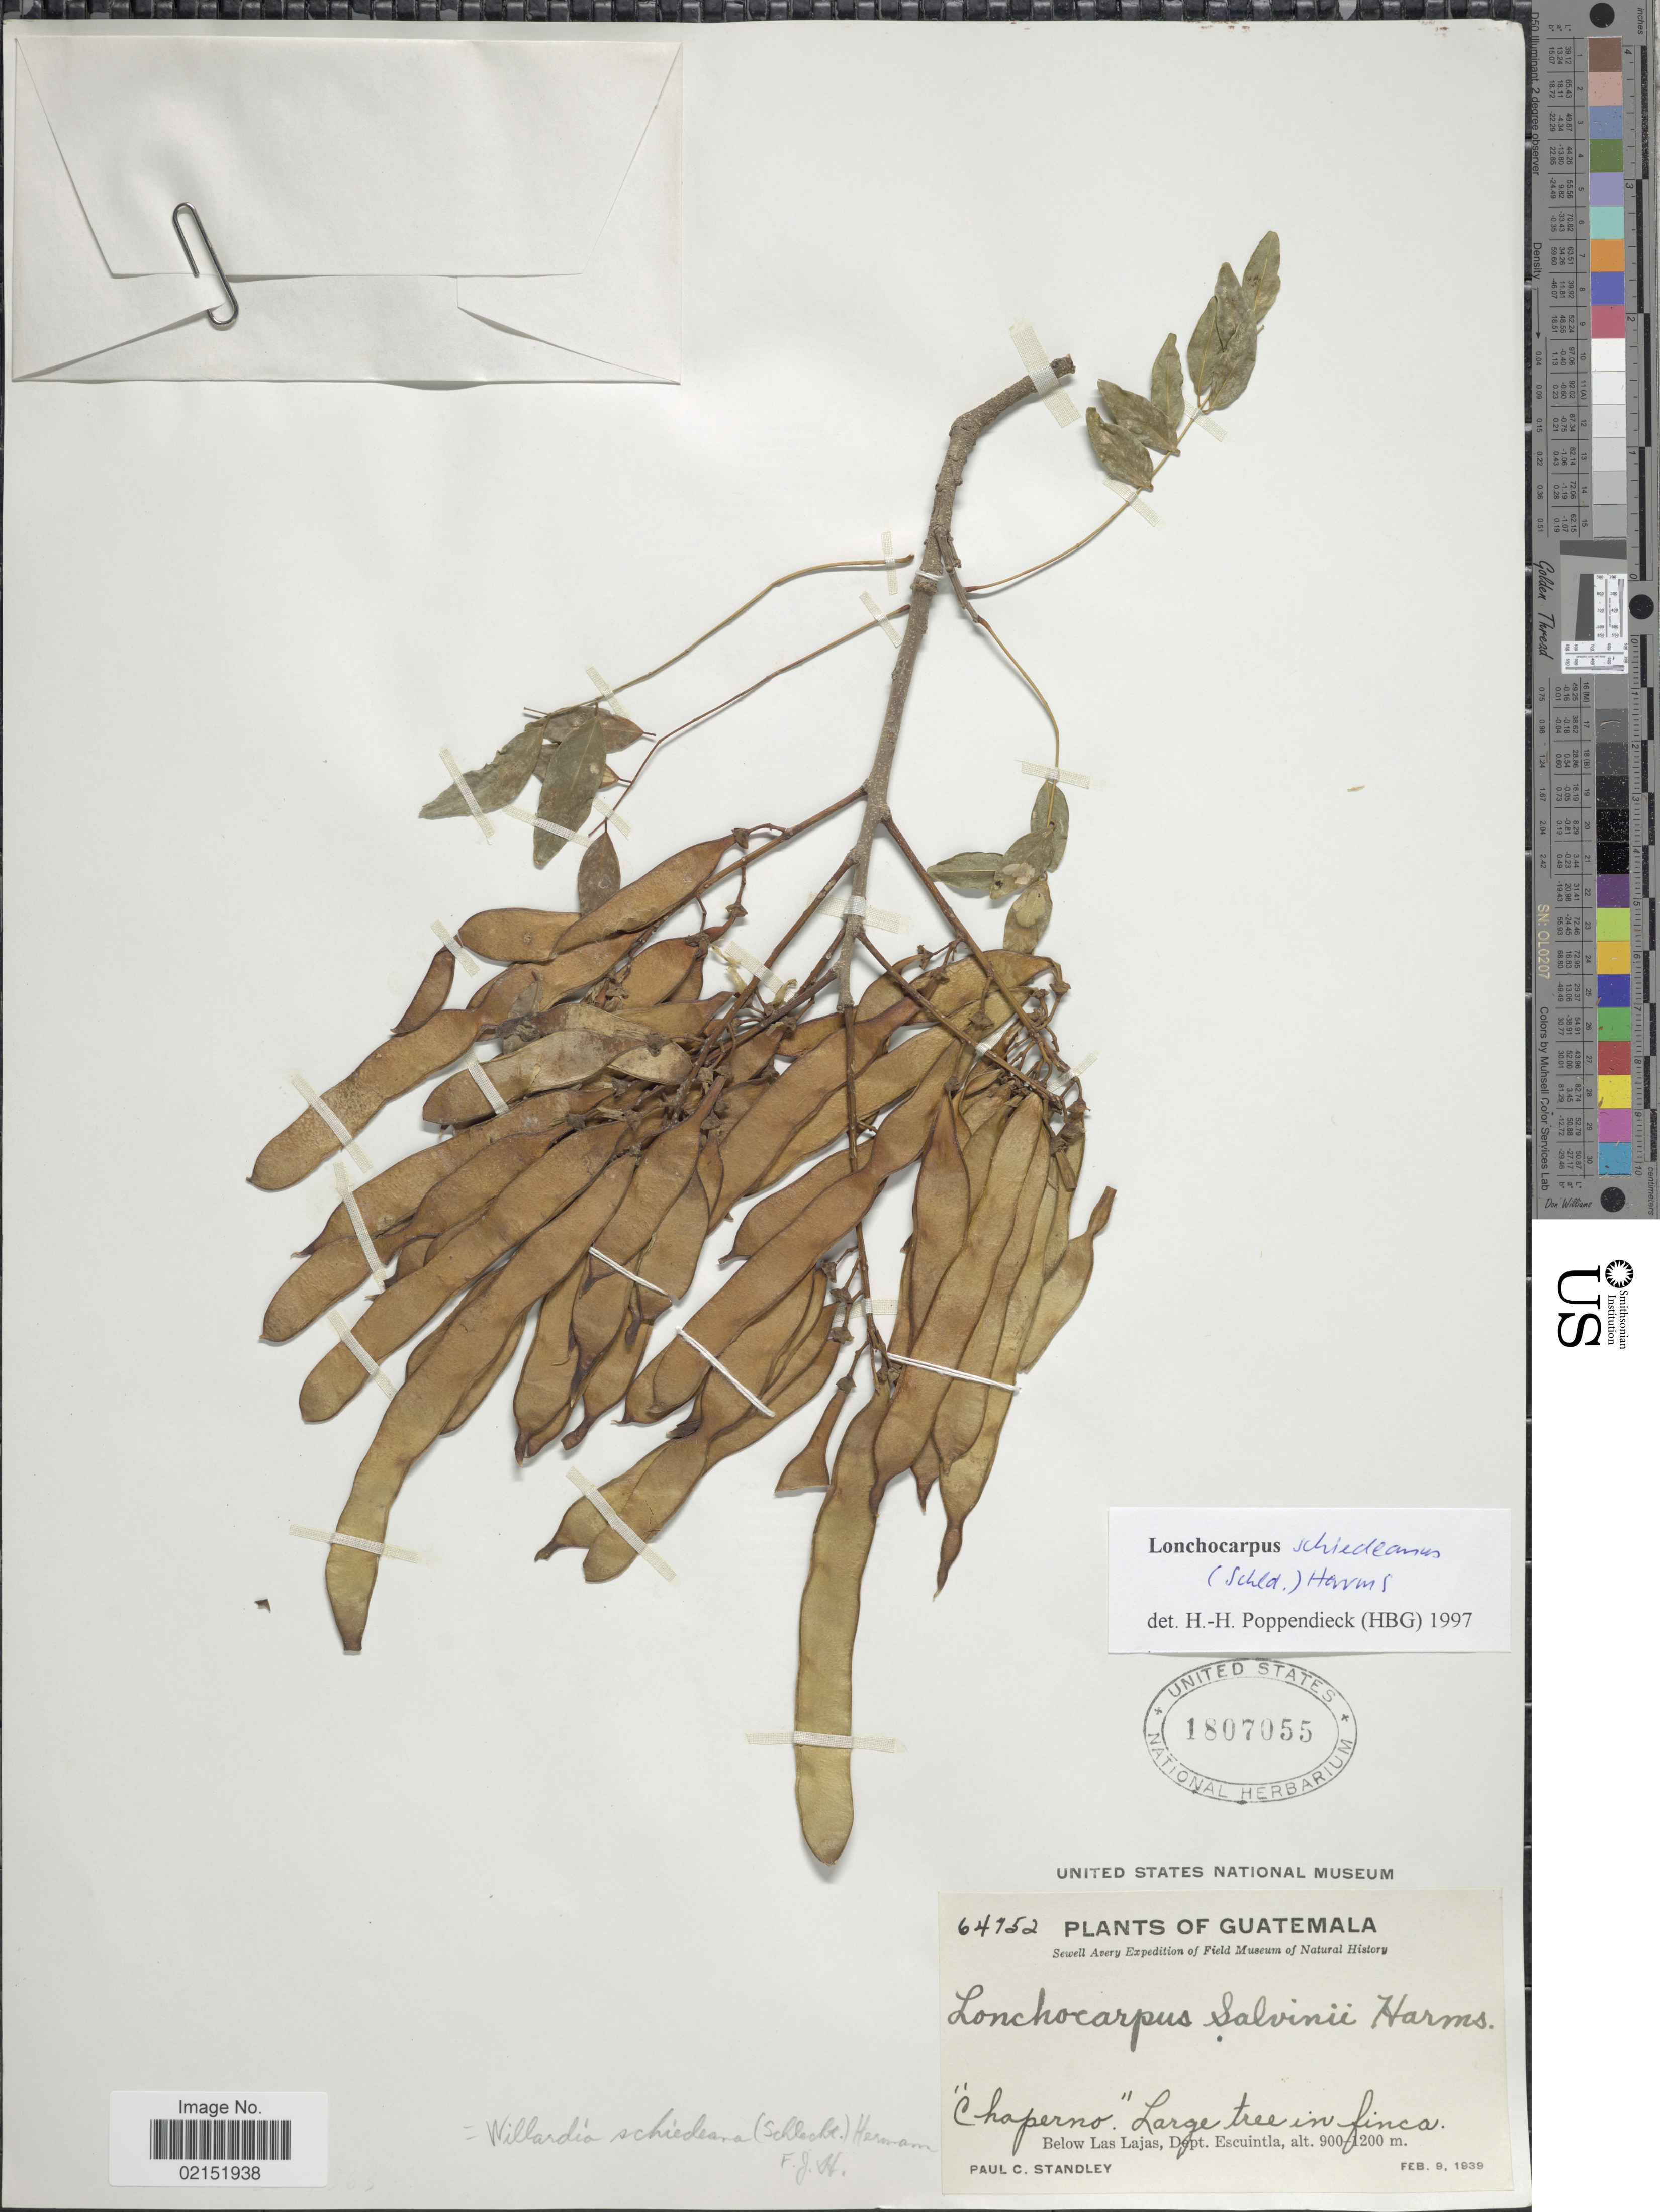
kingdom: Plantae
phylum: Tracheophyta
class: Magnoliopsida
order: Fabales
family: Fabaceae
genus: Lonchocarpus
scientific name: Lonchocarpus schiedeanus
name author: (Schltdl.) Harms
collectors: P. C. Standley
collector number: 64752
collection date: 1939-02-09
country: Guatemala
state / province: Escuintla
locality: Below Las Lajas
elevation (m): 900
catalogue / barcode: US 1807055